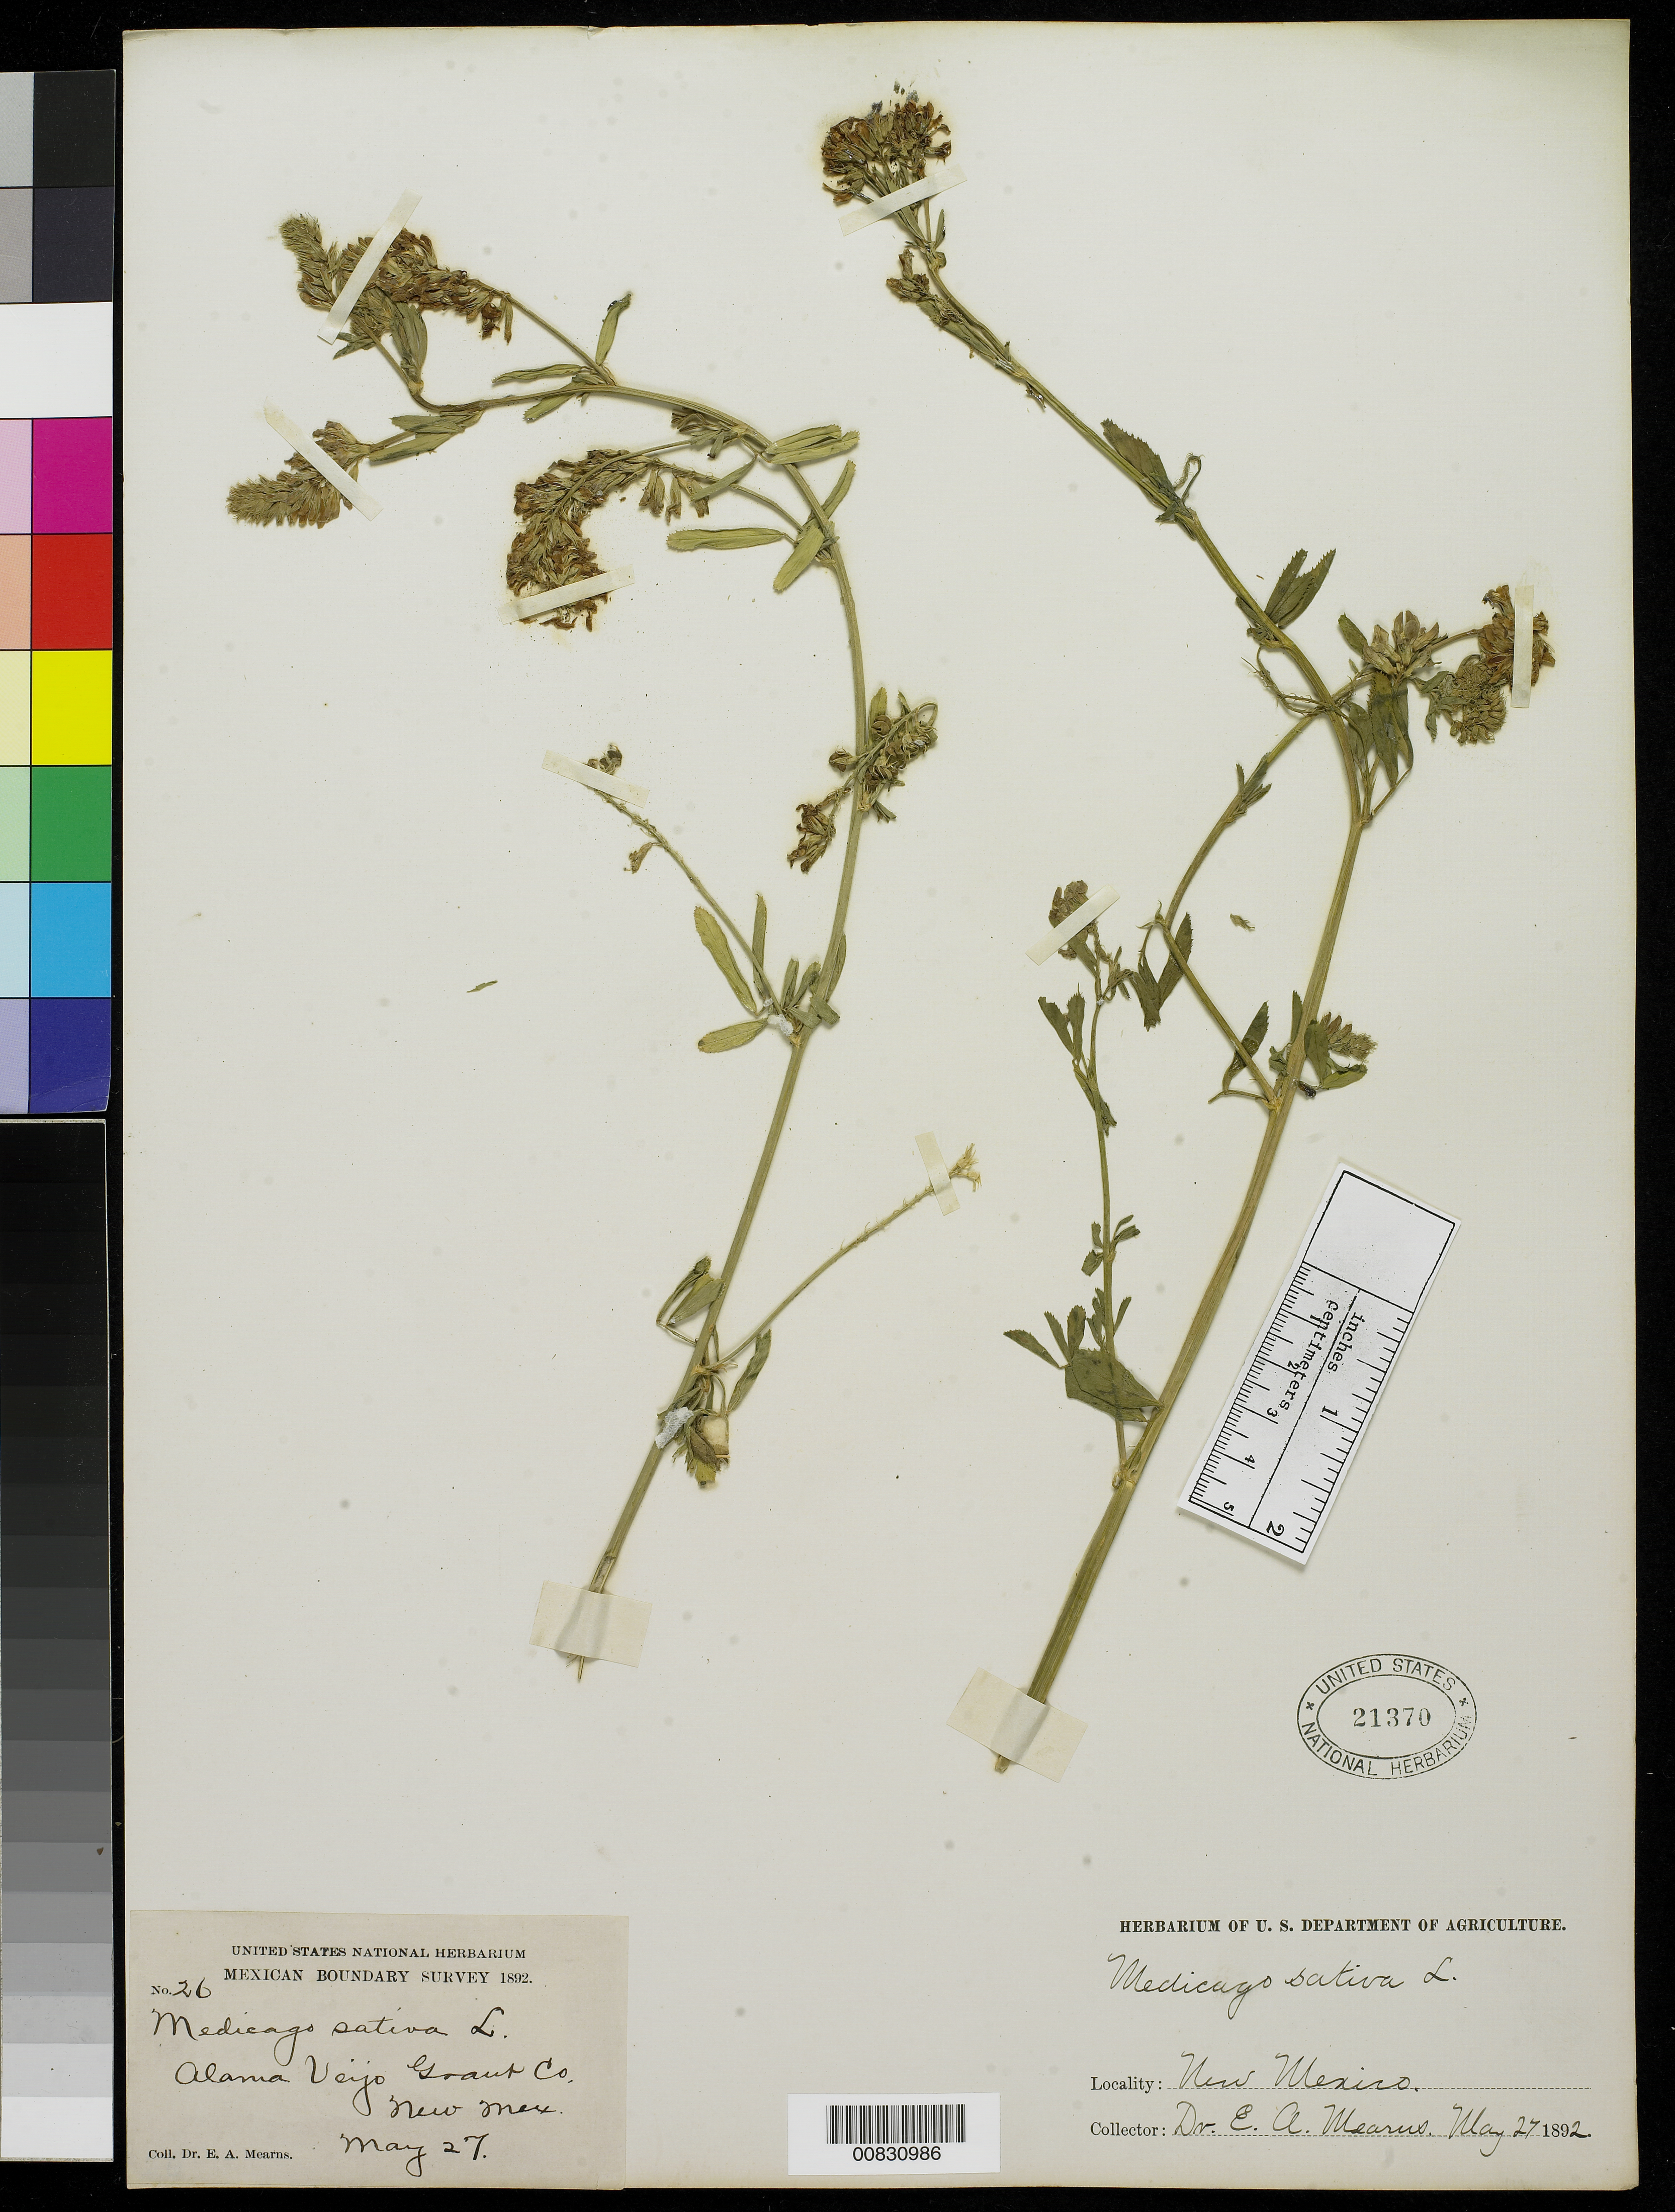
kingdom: Plantae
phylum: Tracheophyta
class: Magnoliopsida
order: Fabales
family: Fabaceae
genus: Medicago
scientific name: Medicago sativa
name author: L.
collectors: E. A. Mearns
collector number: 26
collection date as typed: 27 May 1892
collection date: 1892-05-27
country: United States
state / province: New Mexico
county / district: Grant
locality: Alama Viejo, Grant County, New Mexico.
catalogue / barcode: US 21370